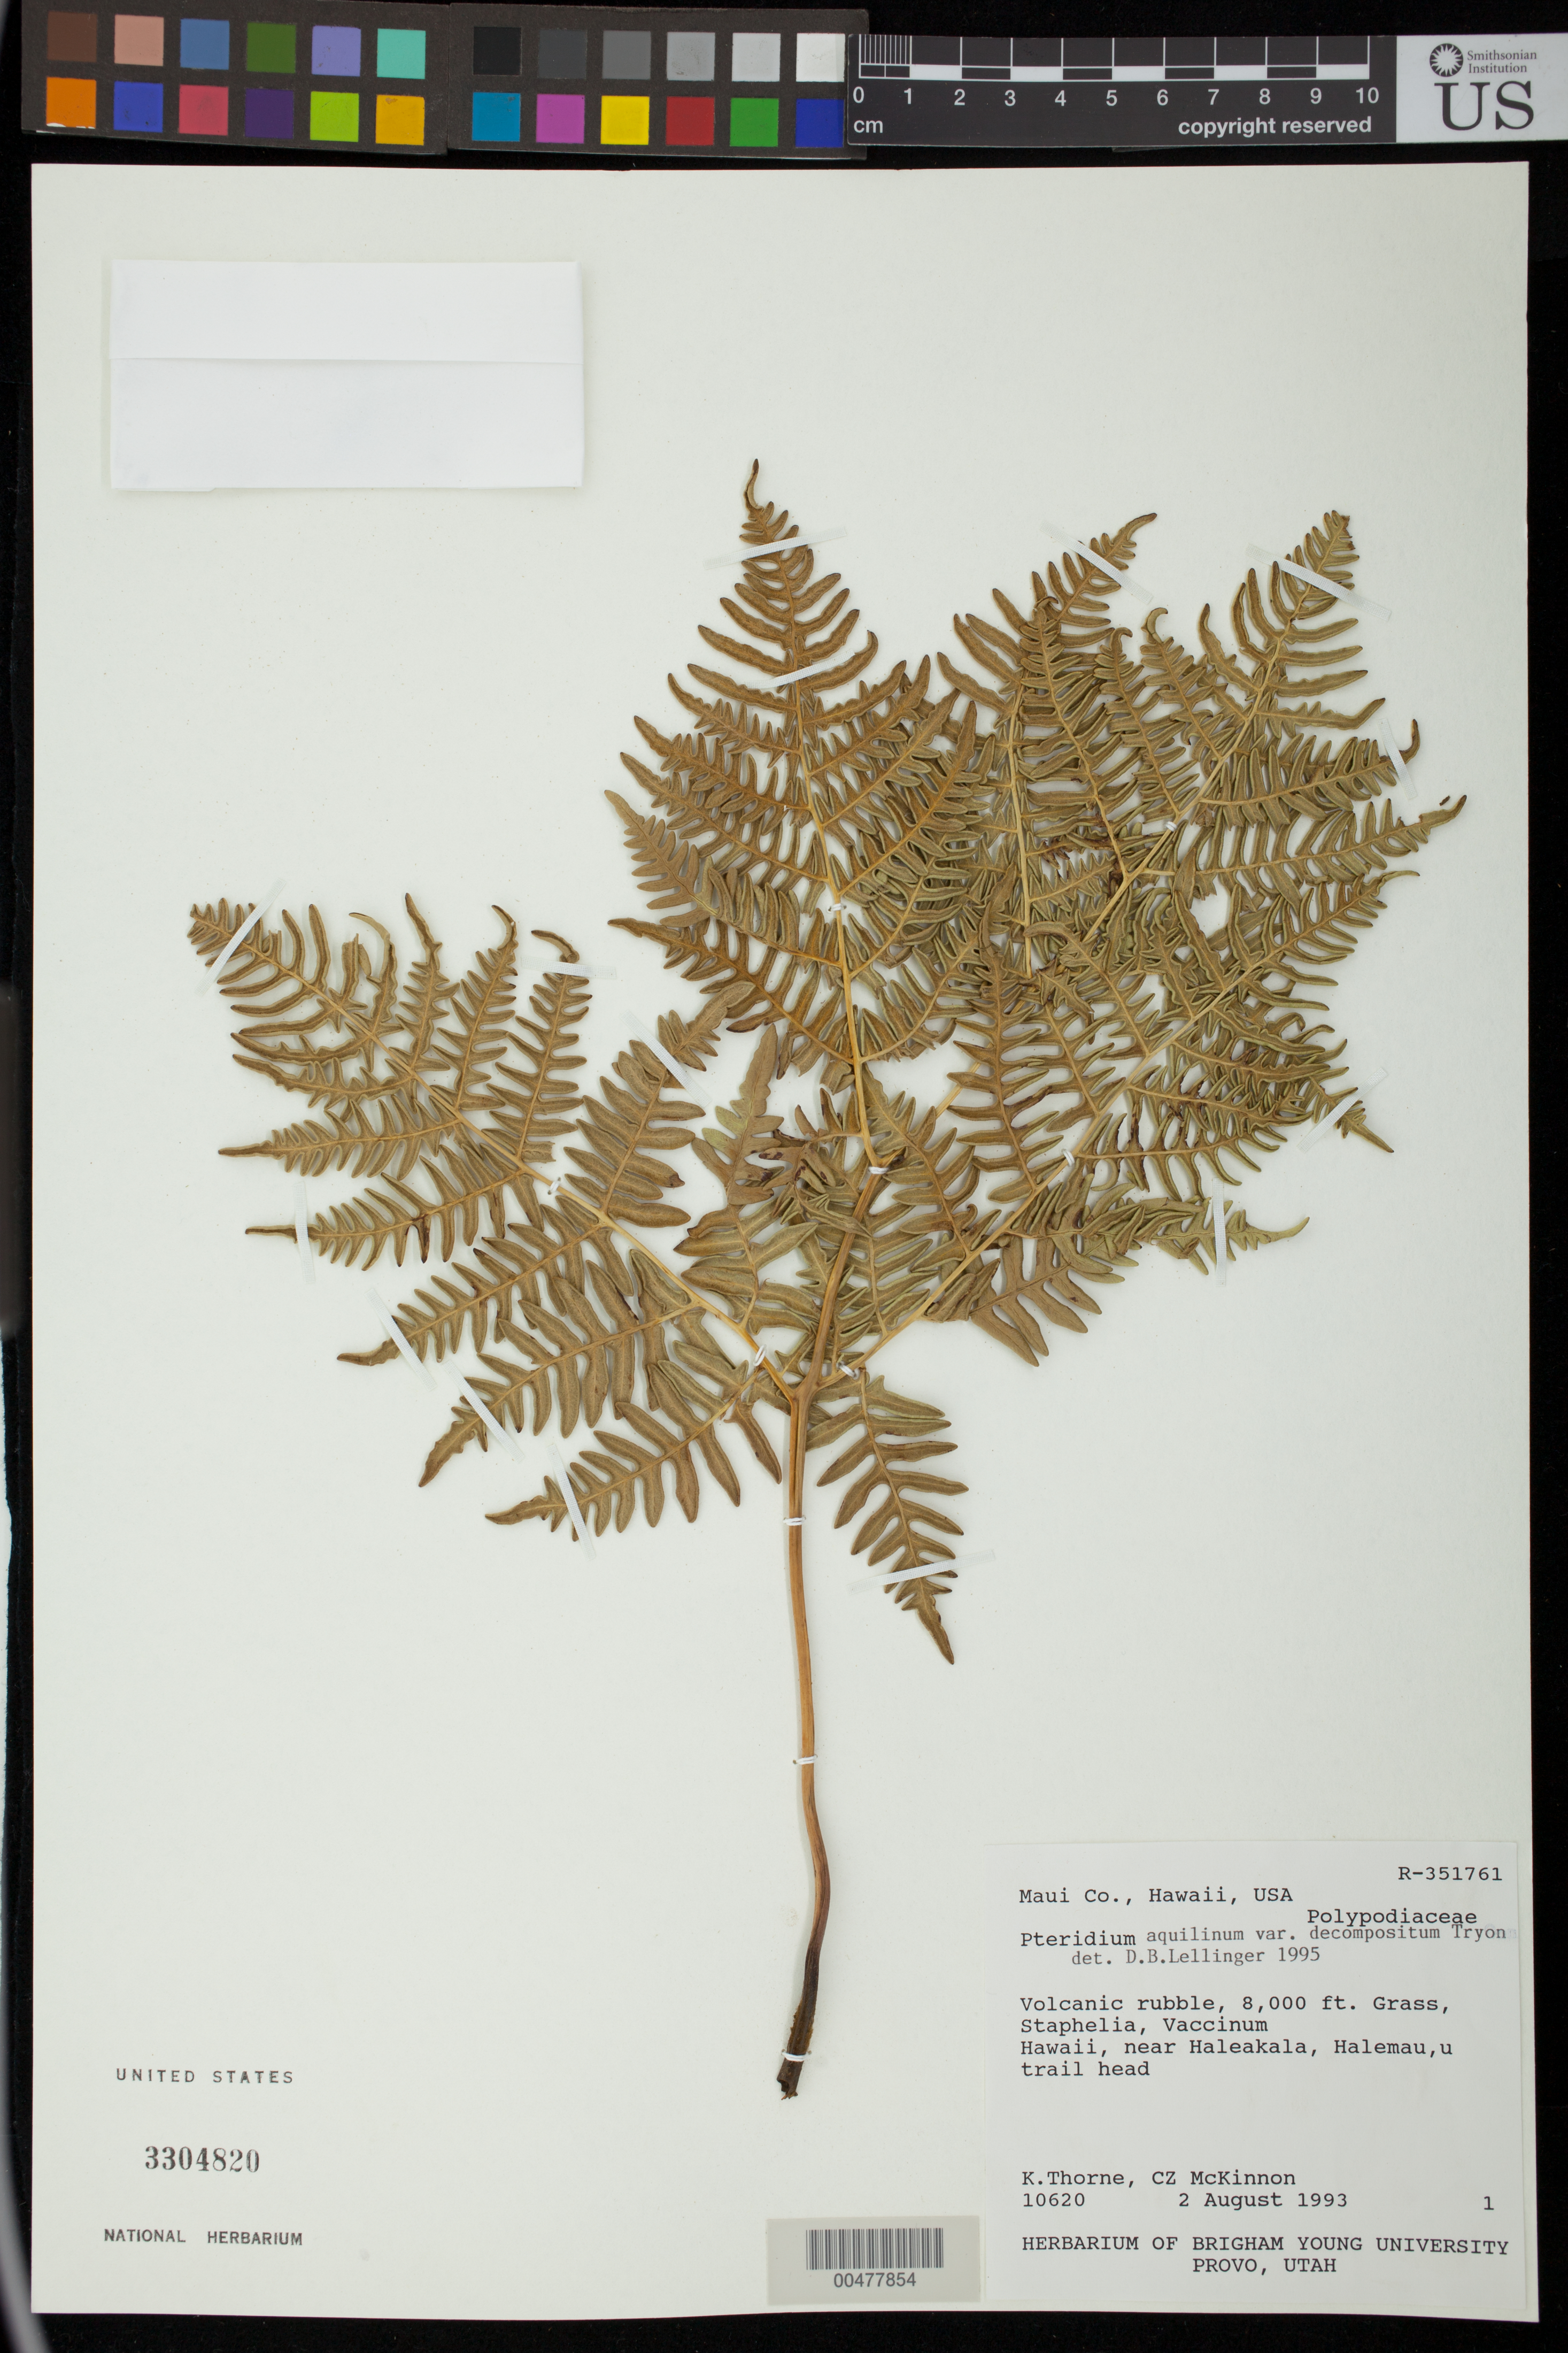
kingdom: Plantae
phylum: Tracheophyta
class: Polypodiopsida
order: Polypodiales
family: Dennstaedtiaceae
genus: Pteridium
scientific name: Pteridium aquilinum subsp. decompositum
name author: (Gaudich.) Lamoureux & J.A. Thomson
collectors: K. Thorne & C. McKinnon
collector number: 10620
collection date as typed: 2 Aug 1993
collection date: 1993-08-02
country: United States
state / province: Hawaii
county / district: Maui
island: Maui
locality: Near Haleakala, Halemauu trail head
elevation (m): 2438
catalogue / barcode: US 3304820